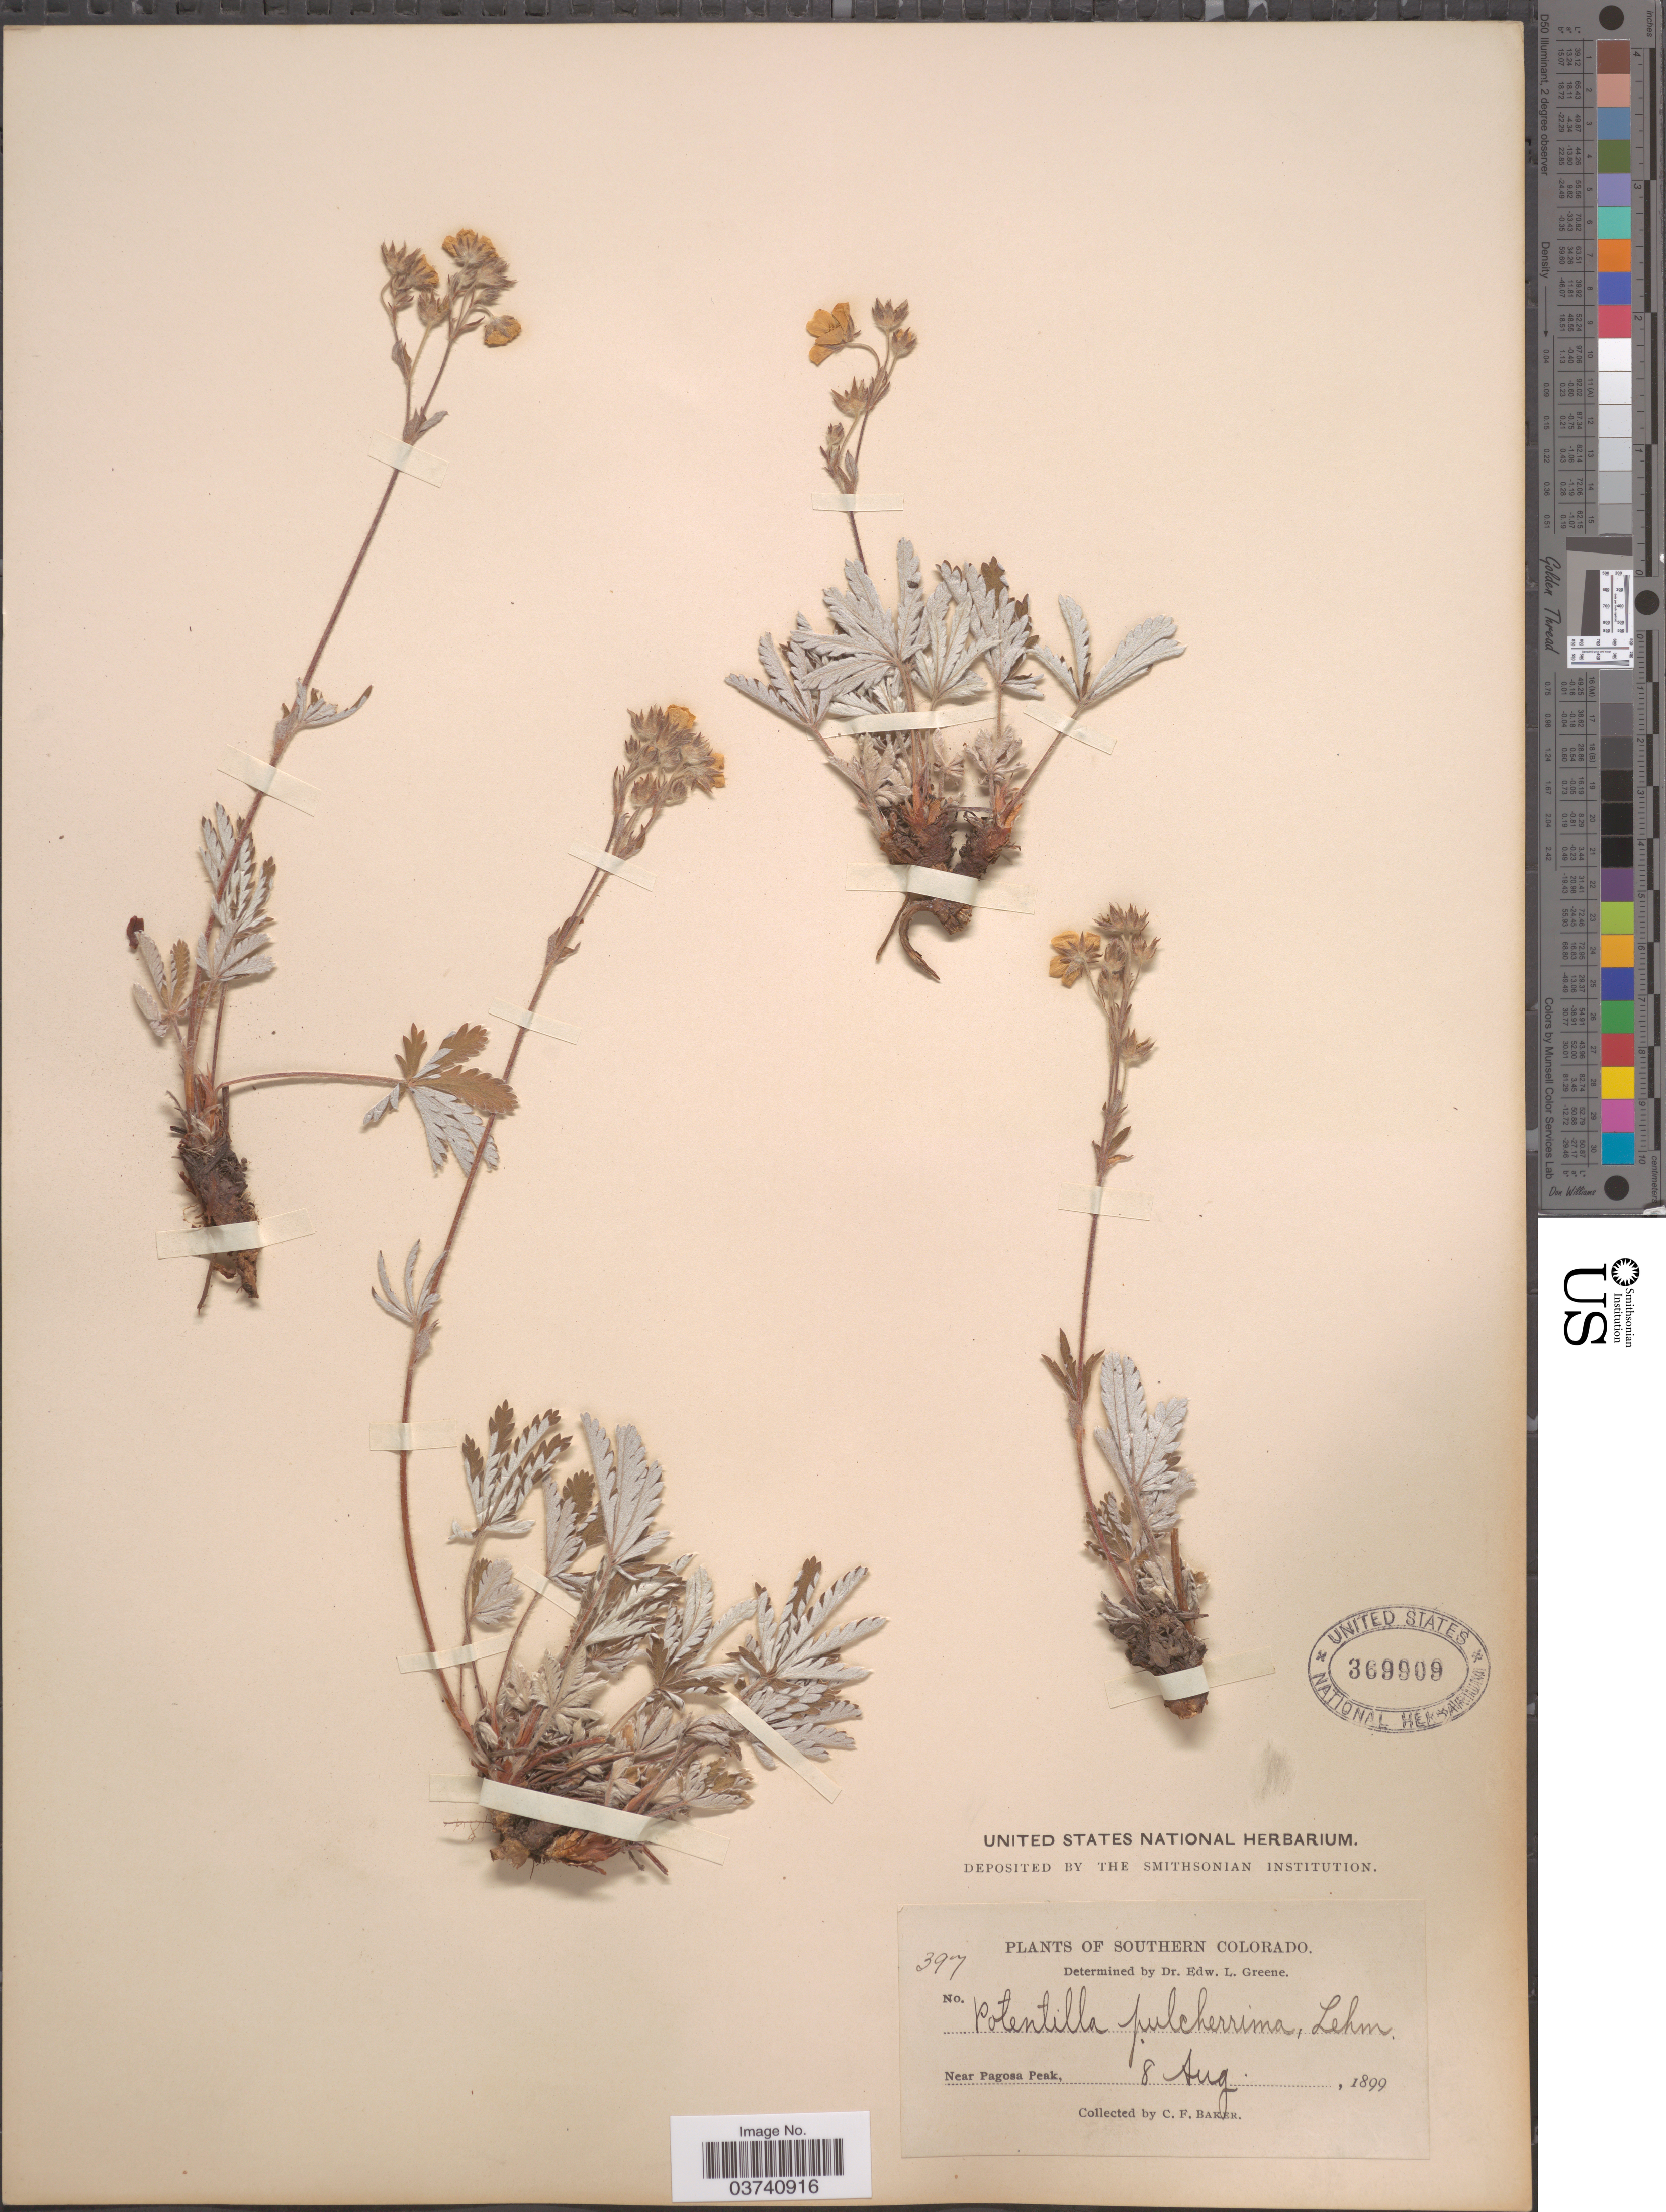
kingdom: Plantae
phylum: Tracheophyta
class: Magnoliopsida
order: Rosales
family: Rosaceae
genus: Potentilla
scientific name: Potentilla pulcherrima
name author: Lehm.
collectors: C. F. Baker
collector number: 397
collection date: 1899-08-08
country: United States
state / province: Colorado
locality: Southern Colorado. Near Pagosa Peak.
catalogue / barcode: US 369909